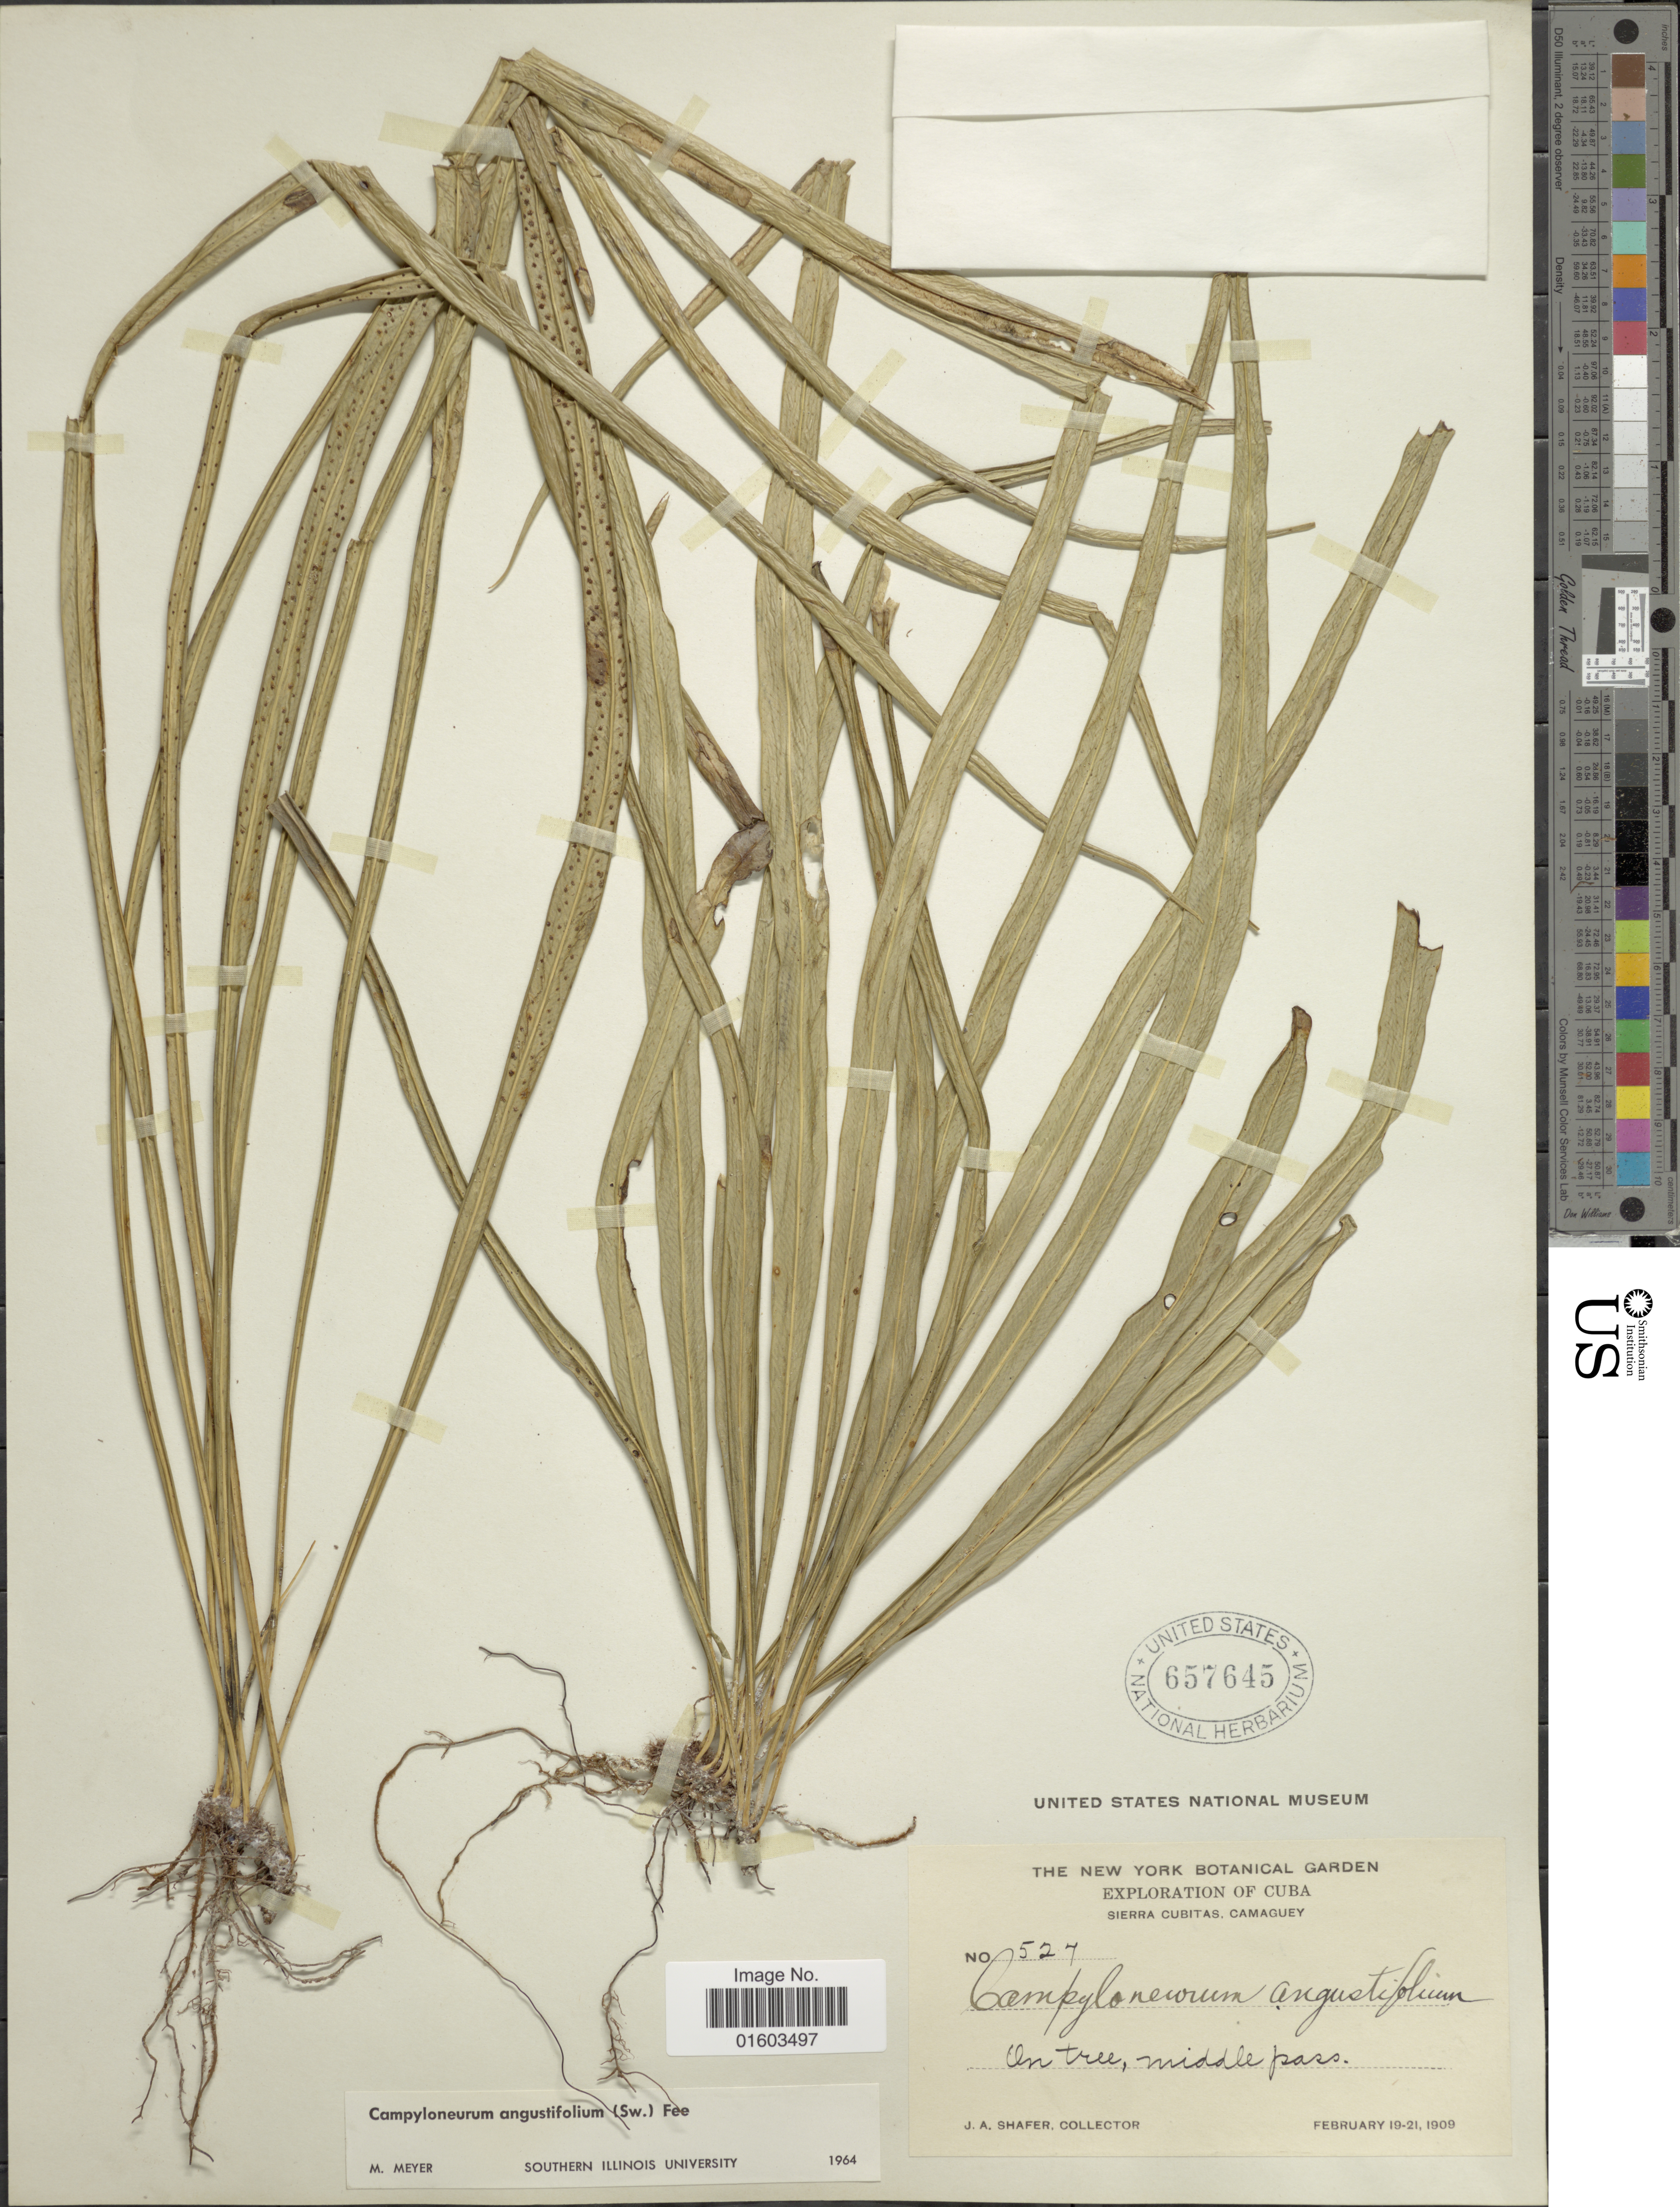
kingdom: Plantae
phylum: Tracheophyta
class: Polypodiopsida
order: Polypodiales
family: Polypodiaceae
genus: Campyloneurum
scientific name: Campyloneurum angustifolium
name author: (Sw.) Fée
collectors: J. A. Shafer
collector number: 527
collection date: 1909-02-19/1909-02-21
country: Cuba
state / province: Camagüey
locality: Sierra Cubitas, Camaguey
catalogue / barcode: US 657645